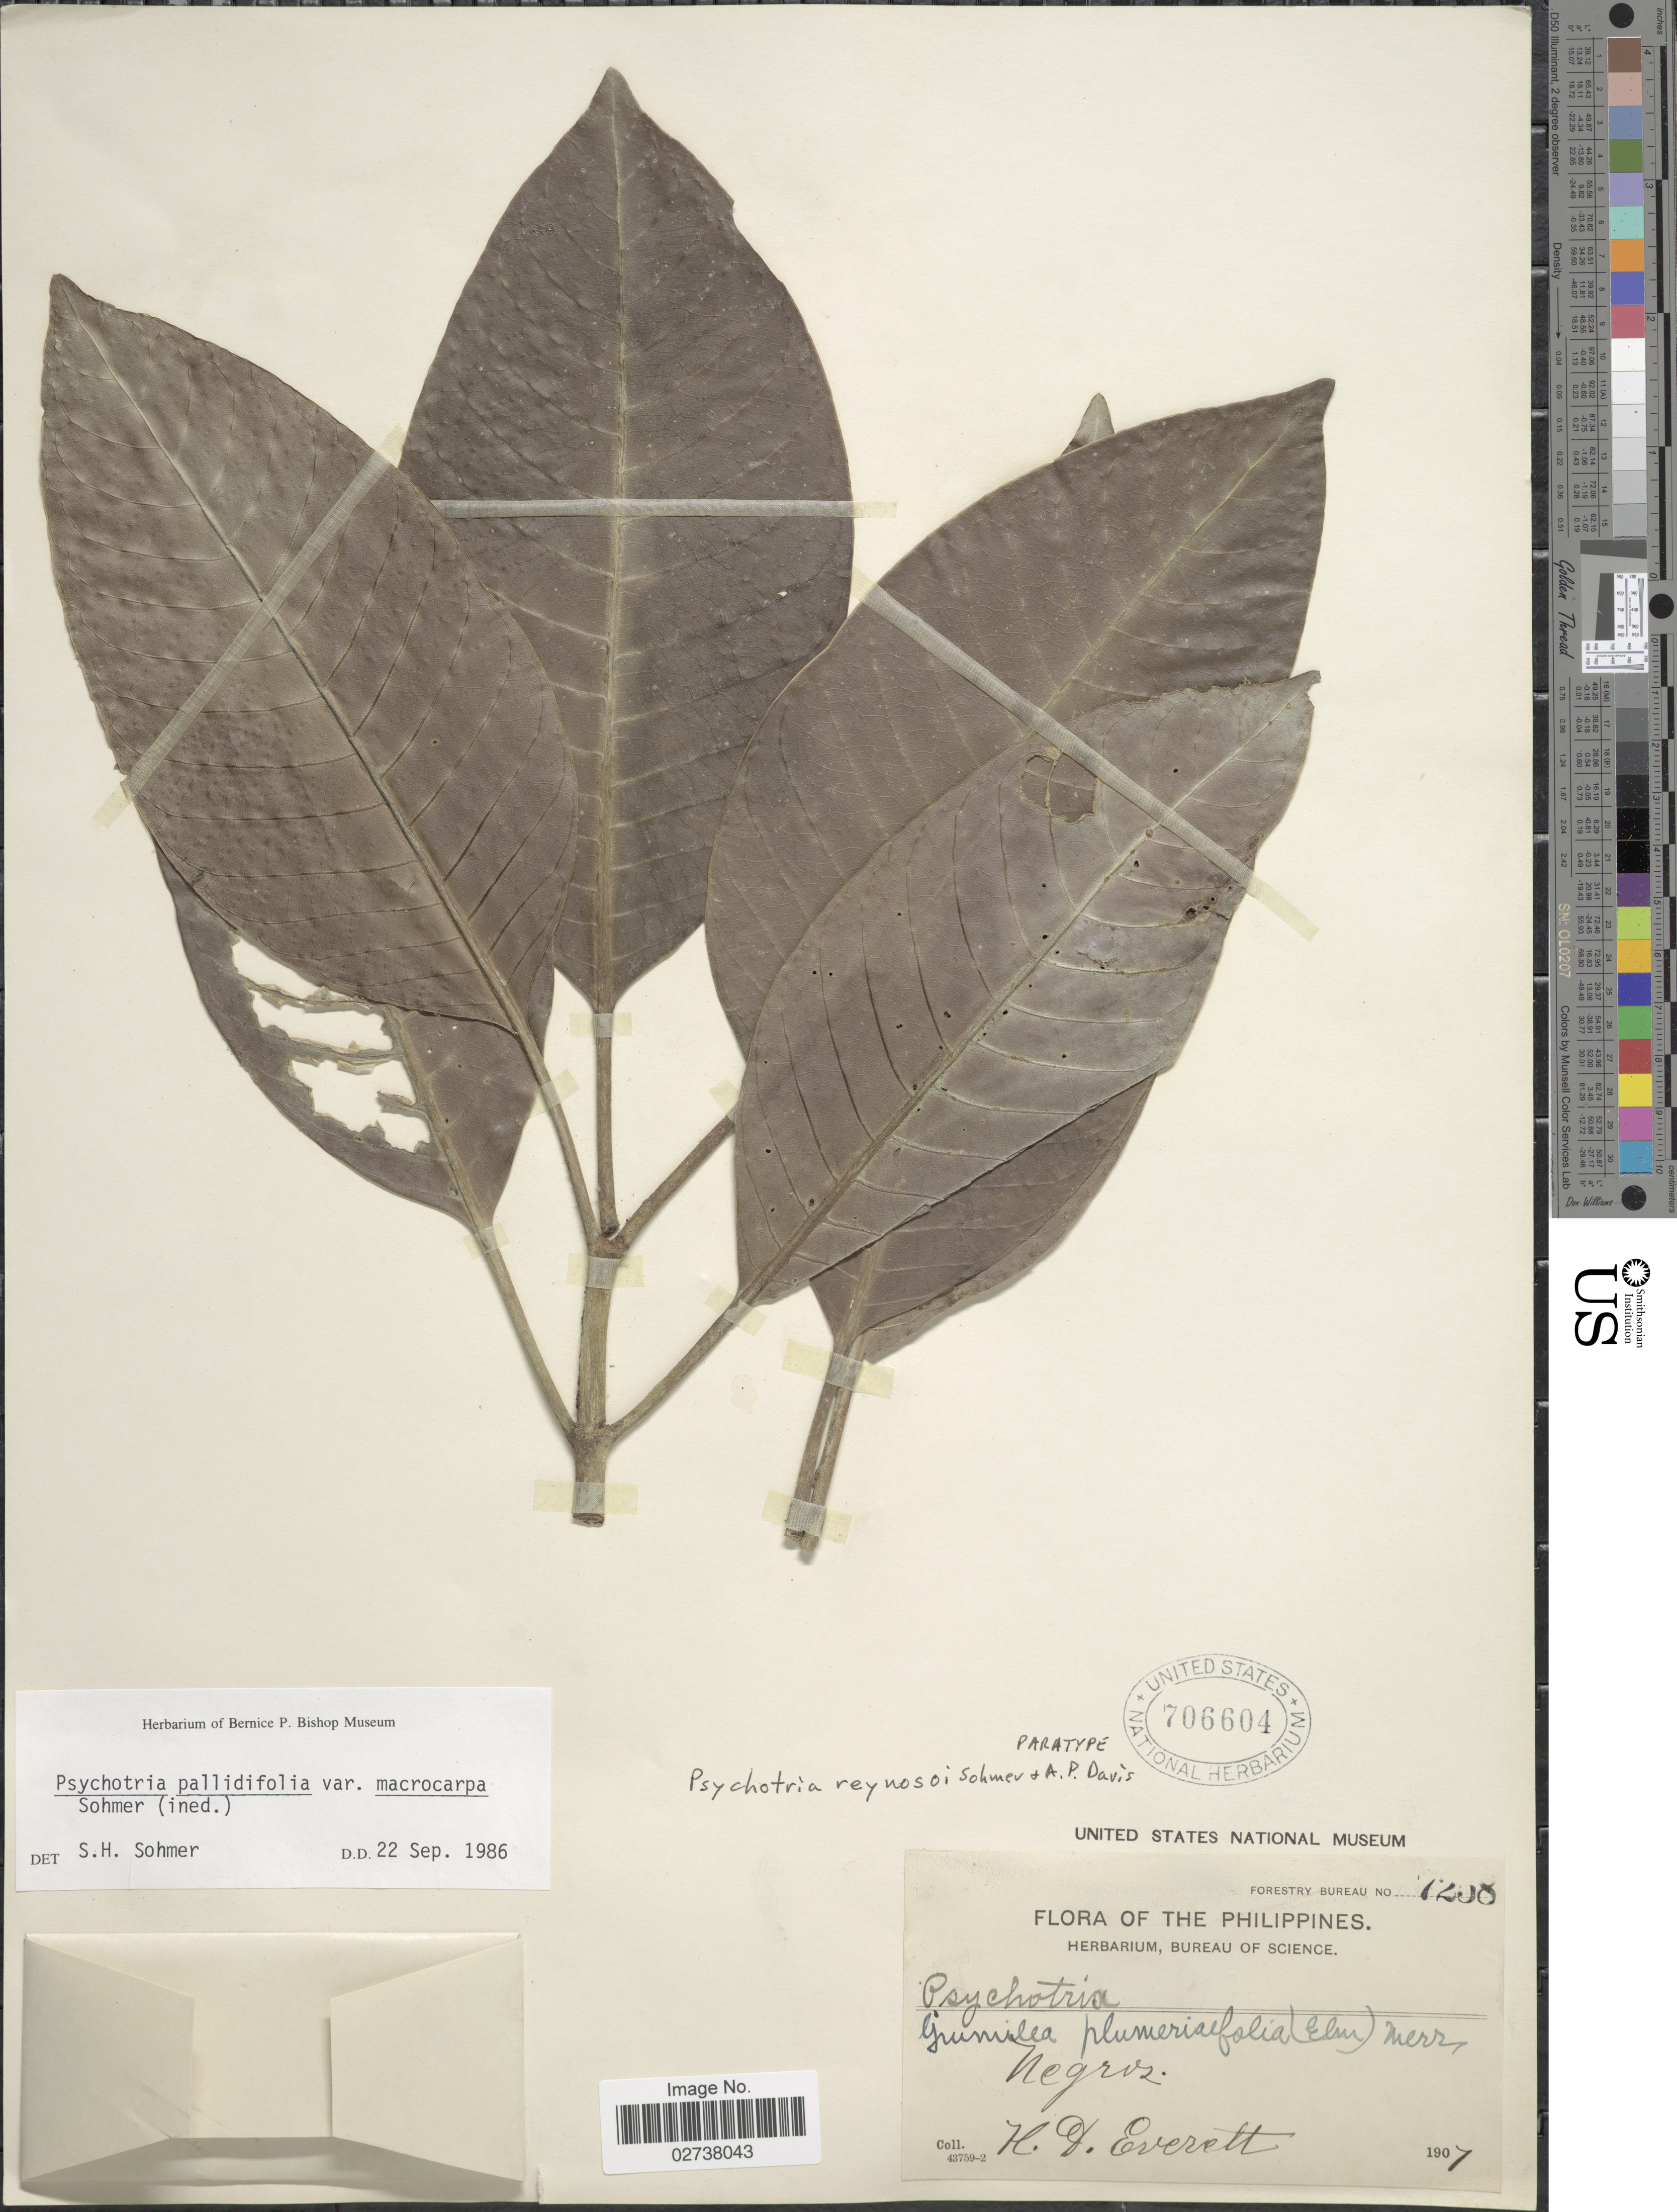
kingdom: Plantae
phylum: Tracheophyta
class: Magnoliopsida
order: Gentianales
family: Rubiaceae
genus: Psychotria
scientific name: Psychotria reynosoi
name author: Sohmer & A.P. Davis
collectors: H. Everett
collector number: Foretry Bureau 7258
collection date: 1907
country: Philippines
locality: Negros.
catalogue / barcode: US 706604